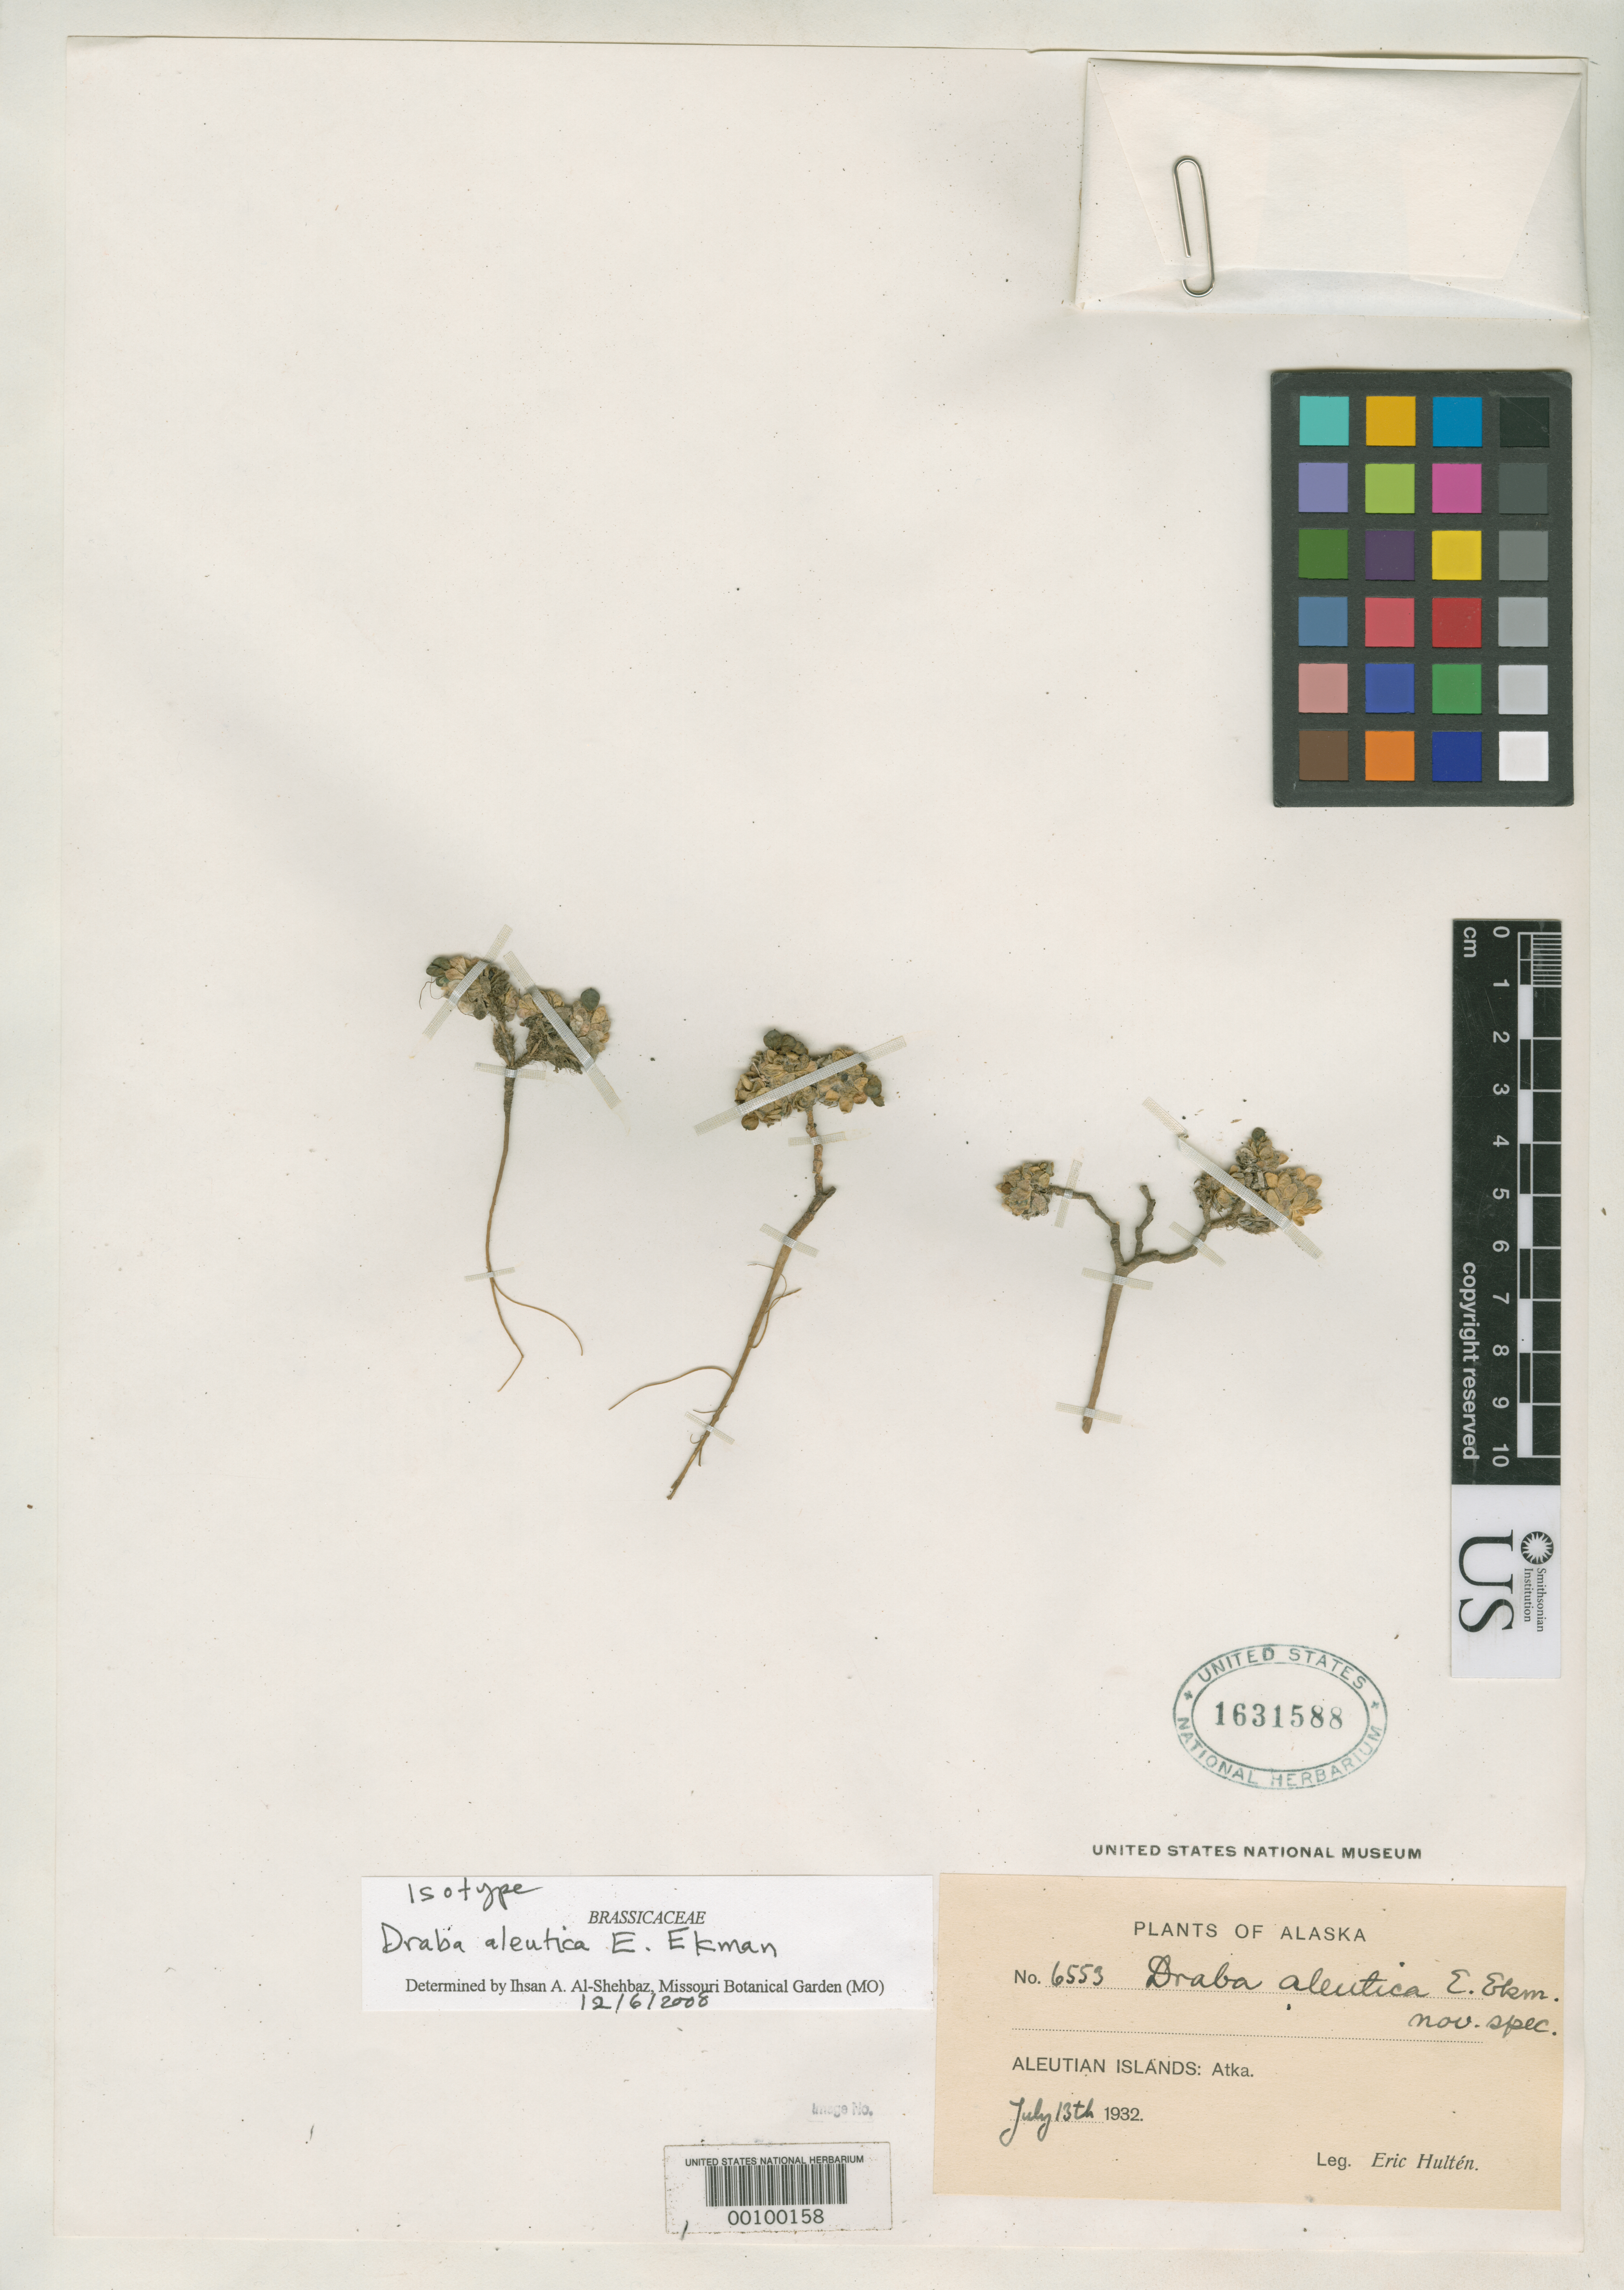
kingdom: Plantae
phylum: Tracheophyta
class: Magnoliopsida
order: Brassicales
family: Brassicaceae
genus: Draba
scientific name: Draba aleutica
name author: Ekman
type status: Isotype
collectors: E. G. Hultén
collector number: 6553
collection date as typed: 13 Jul 1932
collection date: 1932-07-13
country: United States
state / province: Alaska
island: Atka Island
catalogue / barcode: US 1631588